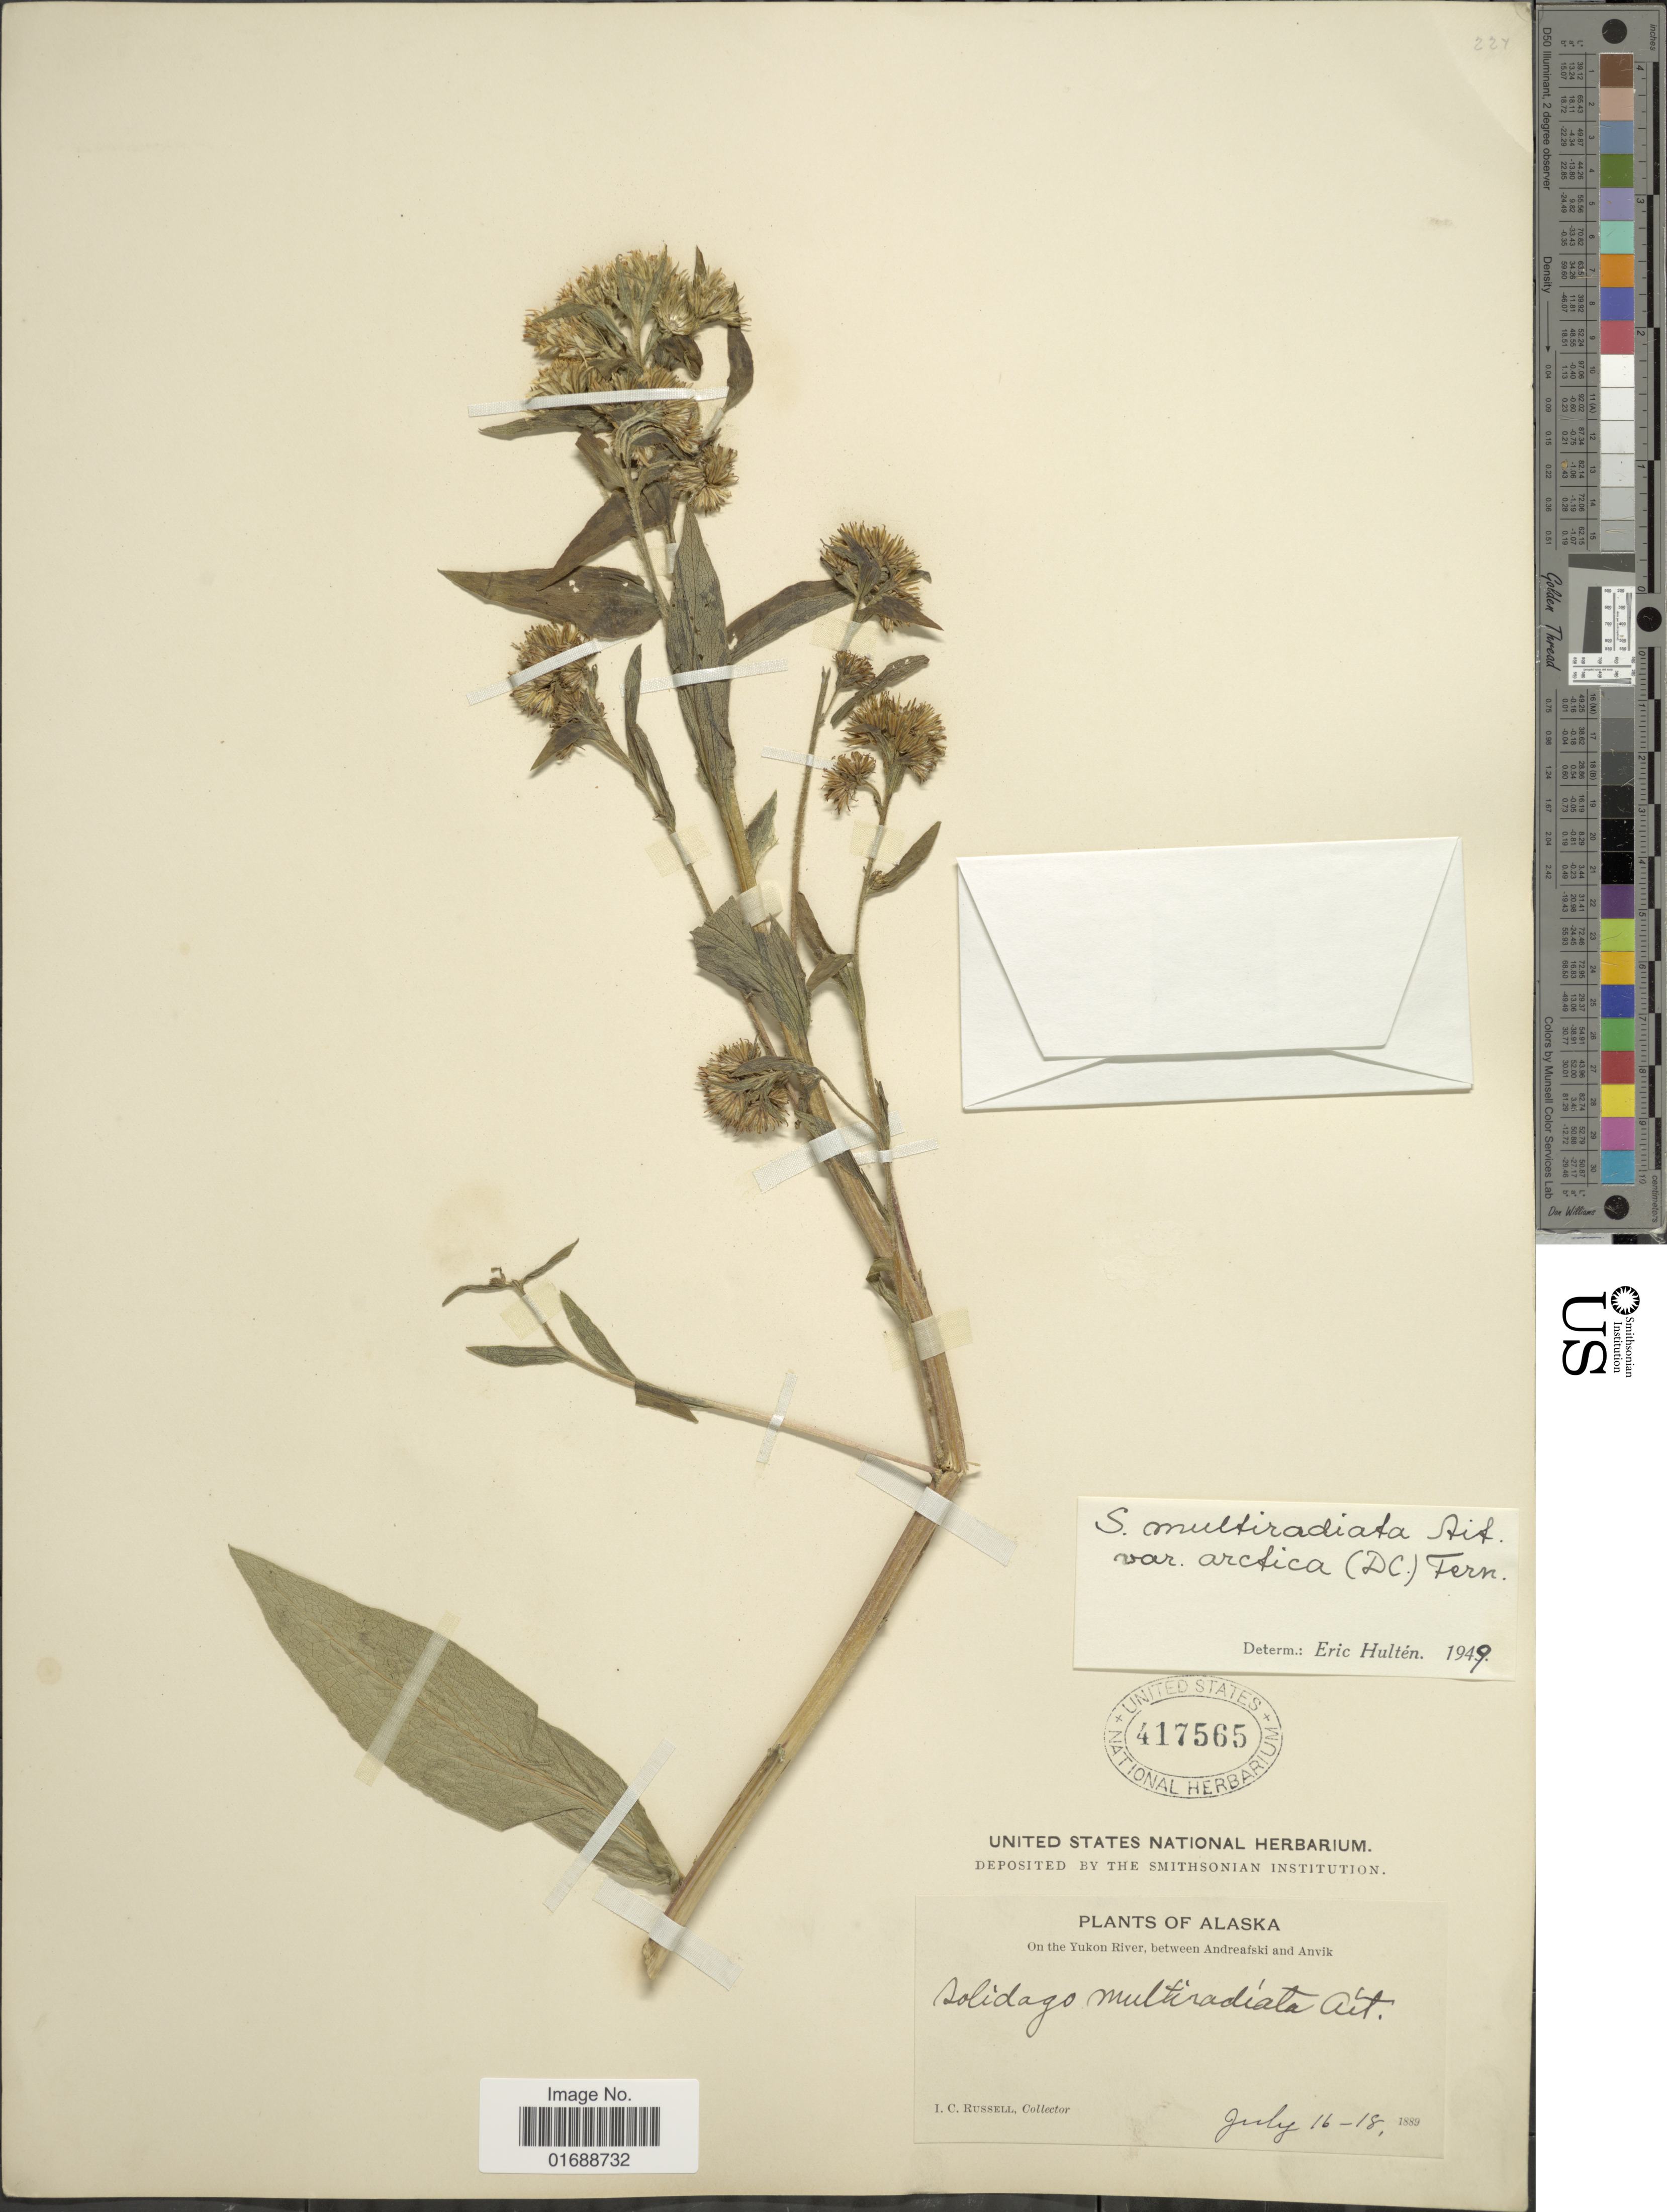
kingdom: Plantae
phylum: Tracheophyta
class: Magnoliopsida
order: Asterales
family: Asteraceae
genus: Solidago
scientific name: Solidago multiradiata var. arctica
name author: (DC.) Fernald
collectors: I. C. Russell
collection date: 1889-07-16/1889-07-18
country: United States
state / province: Alaska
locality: On the Yukon River, between Andreaiski and Anvik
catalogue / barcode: US 417565